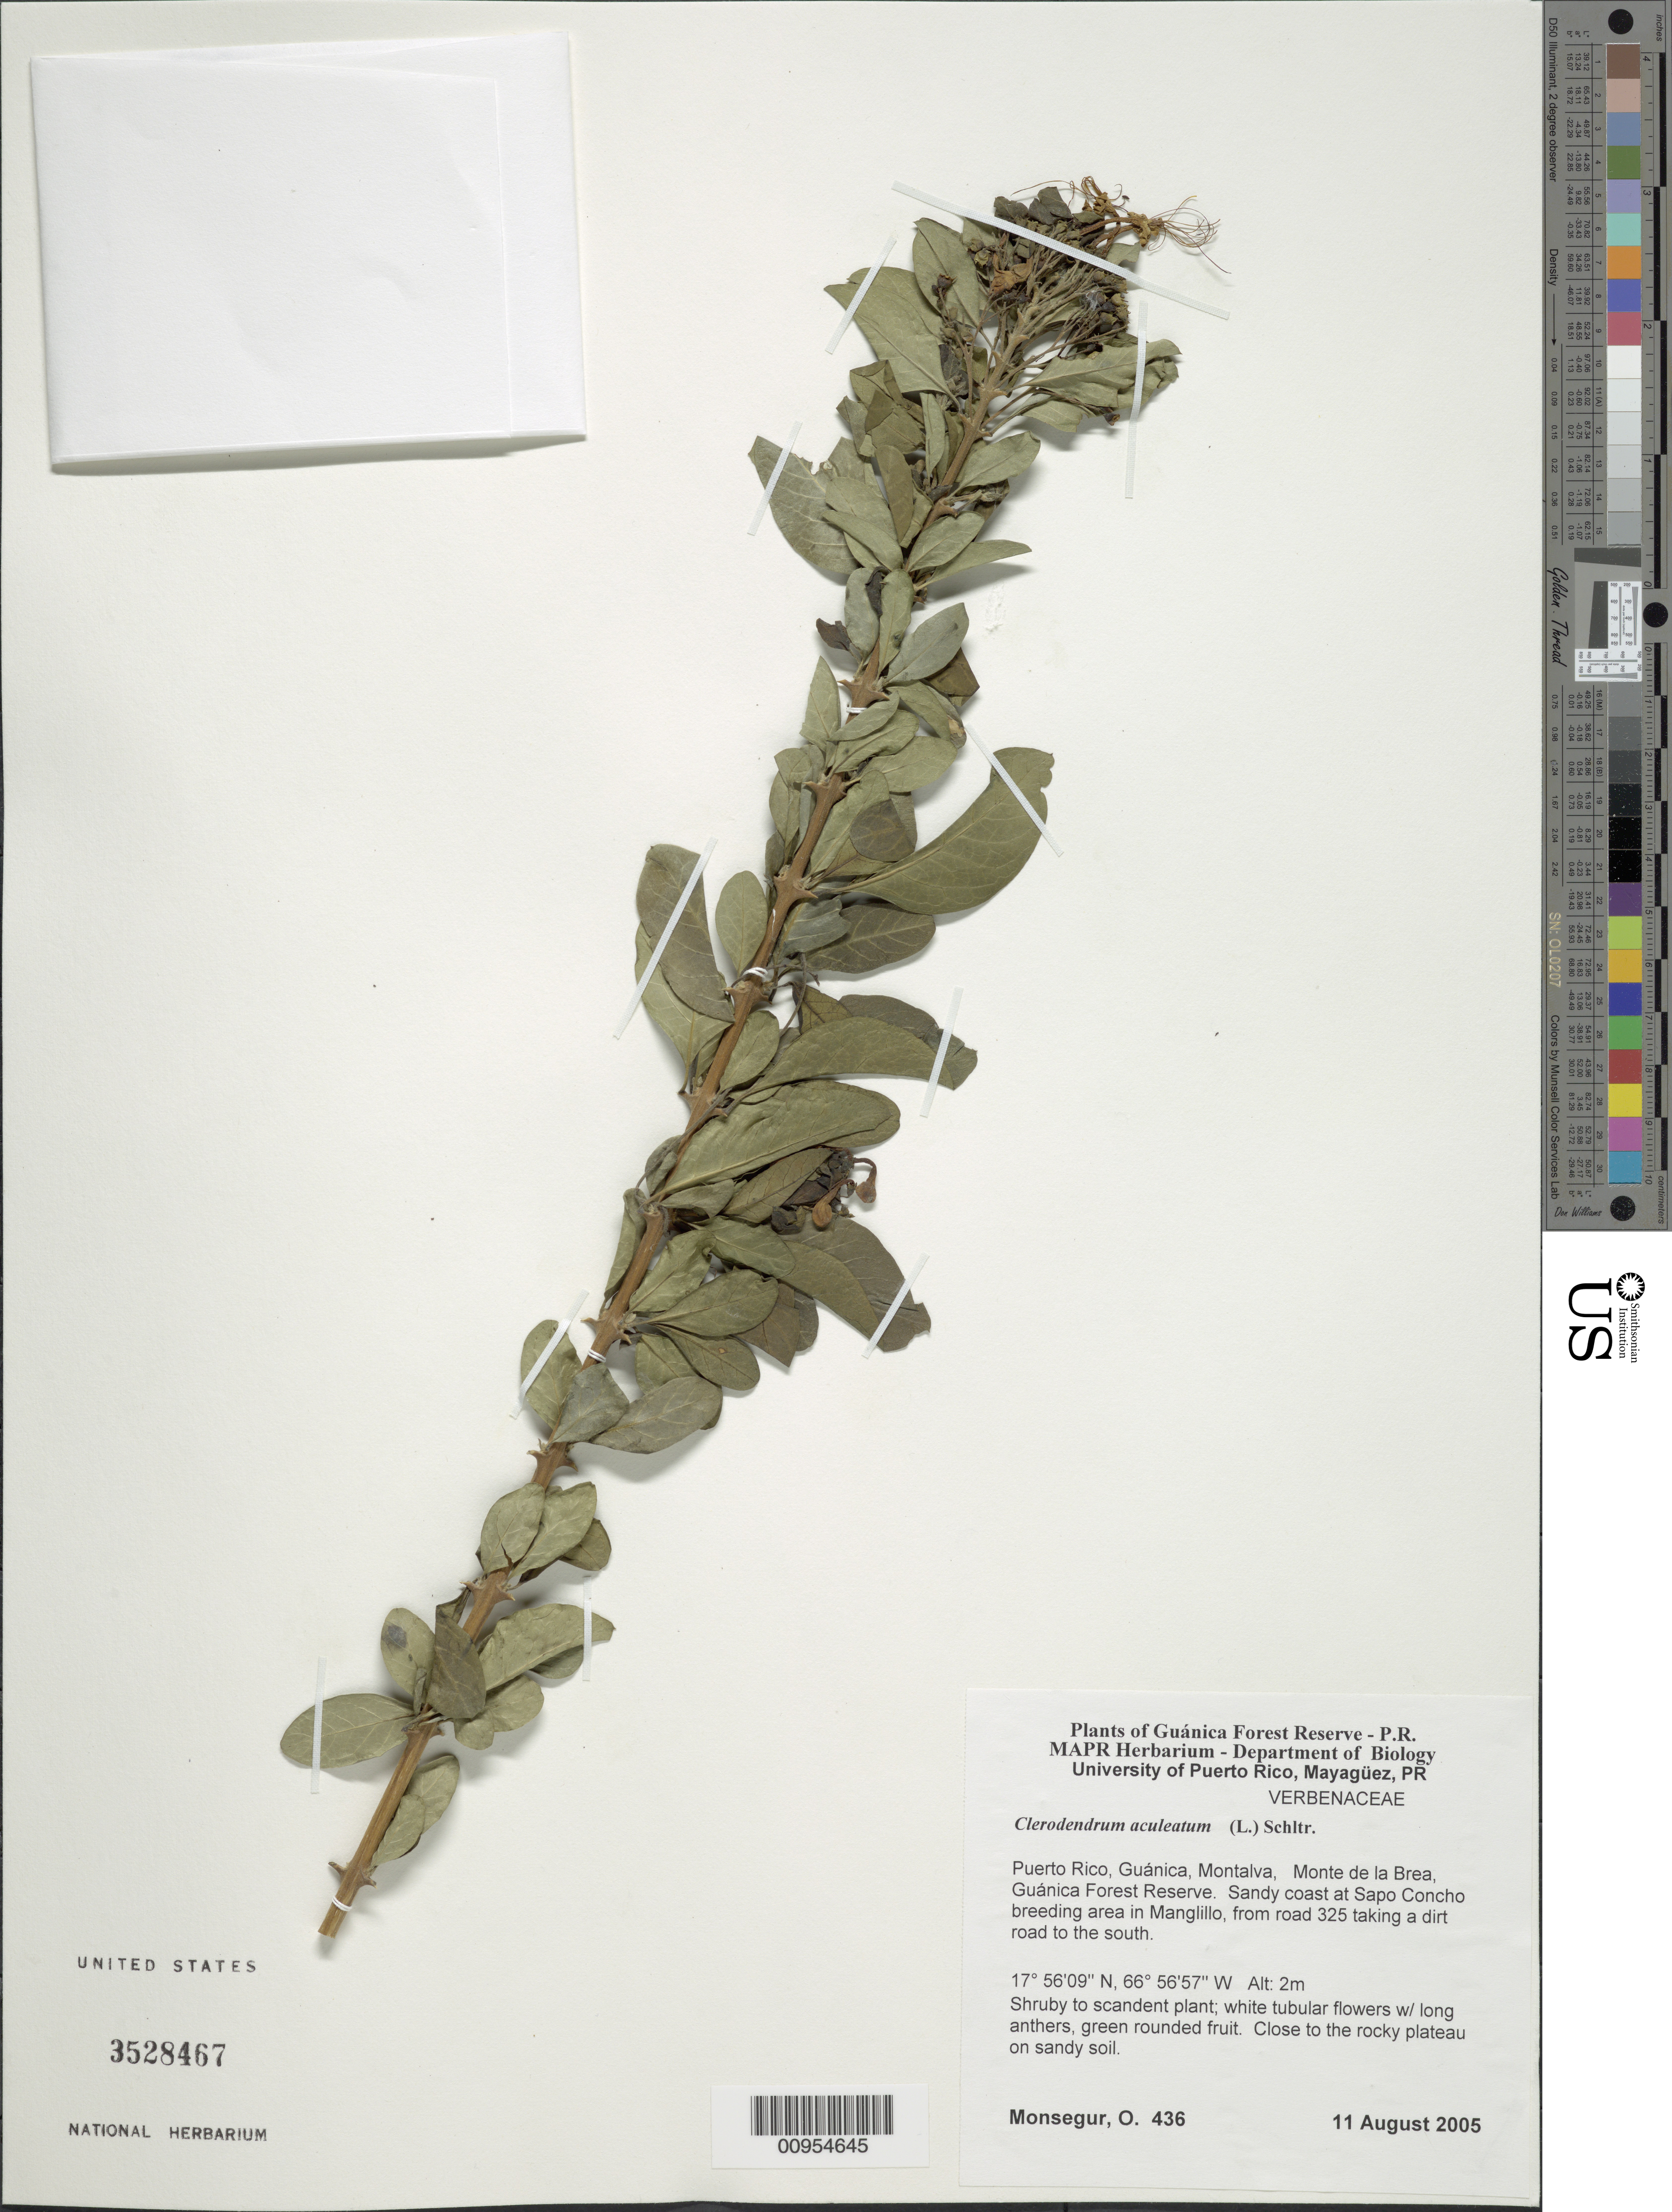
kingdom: Plantae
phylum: Tracheophyta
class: Magnoliopsida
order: Lamiales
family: Lamiaceae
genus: Clerodendrum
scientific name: Clerodendrum aculeatum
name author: (L.) Schltdl.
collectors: O. Monsegur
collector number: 436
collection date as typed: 11 Aug 2005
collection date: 2005-08-11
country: Puerto Rico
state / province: Guánica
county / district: Montalva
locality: Guánica Forest Reserve. Monte de la Brea, sandy coast at Sapo Concho breeding area in Manglillo, from road 325 taking a dirt road to the south.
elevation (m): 2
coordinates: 17.56093, 66.5657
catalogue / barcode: US 3528467